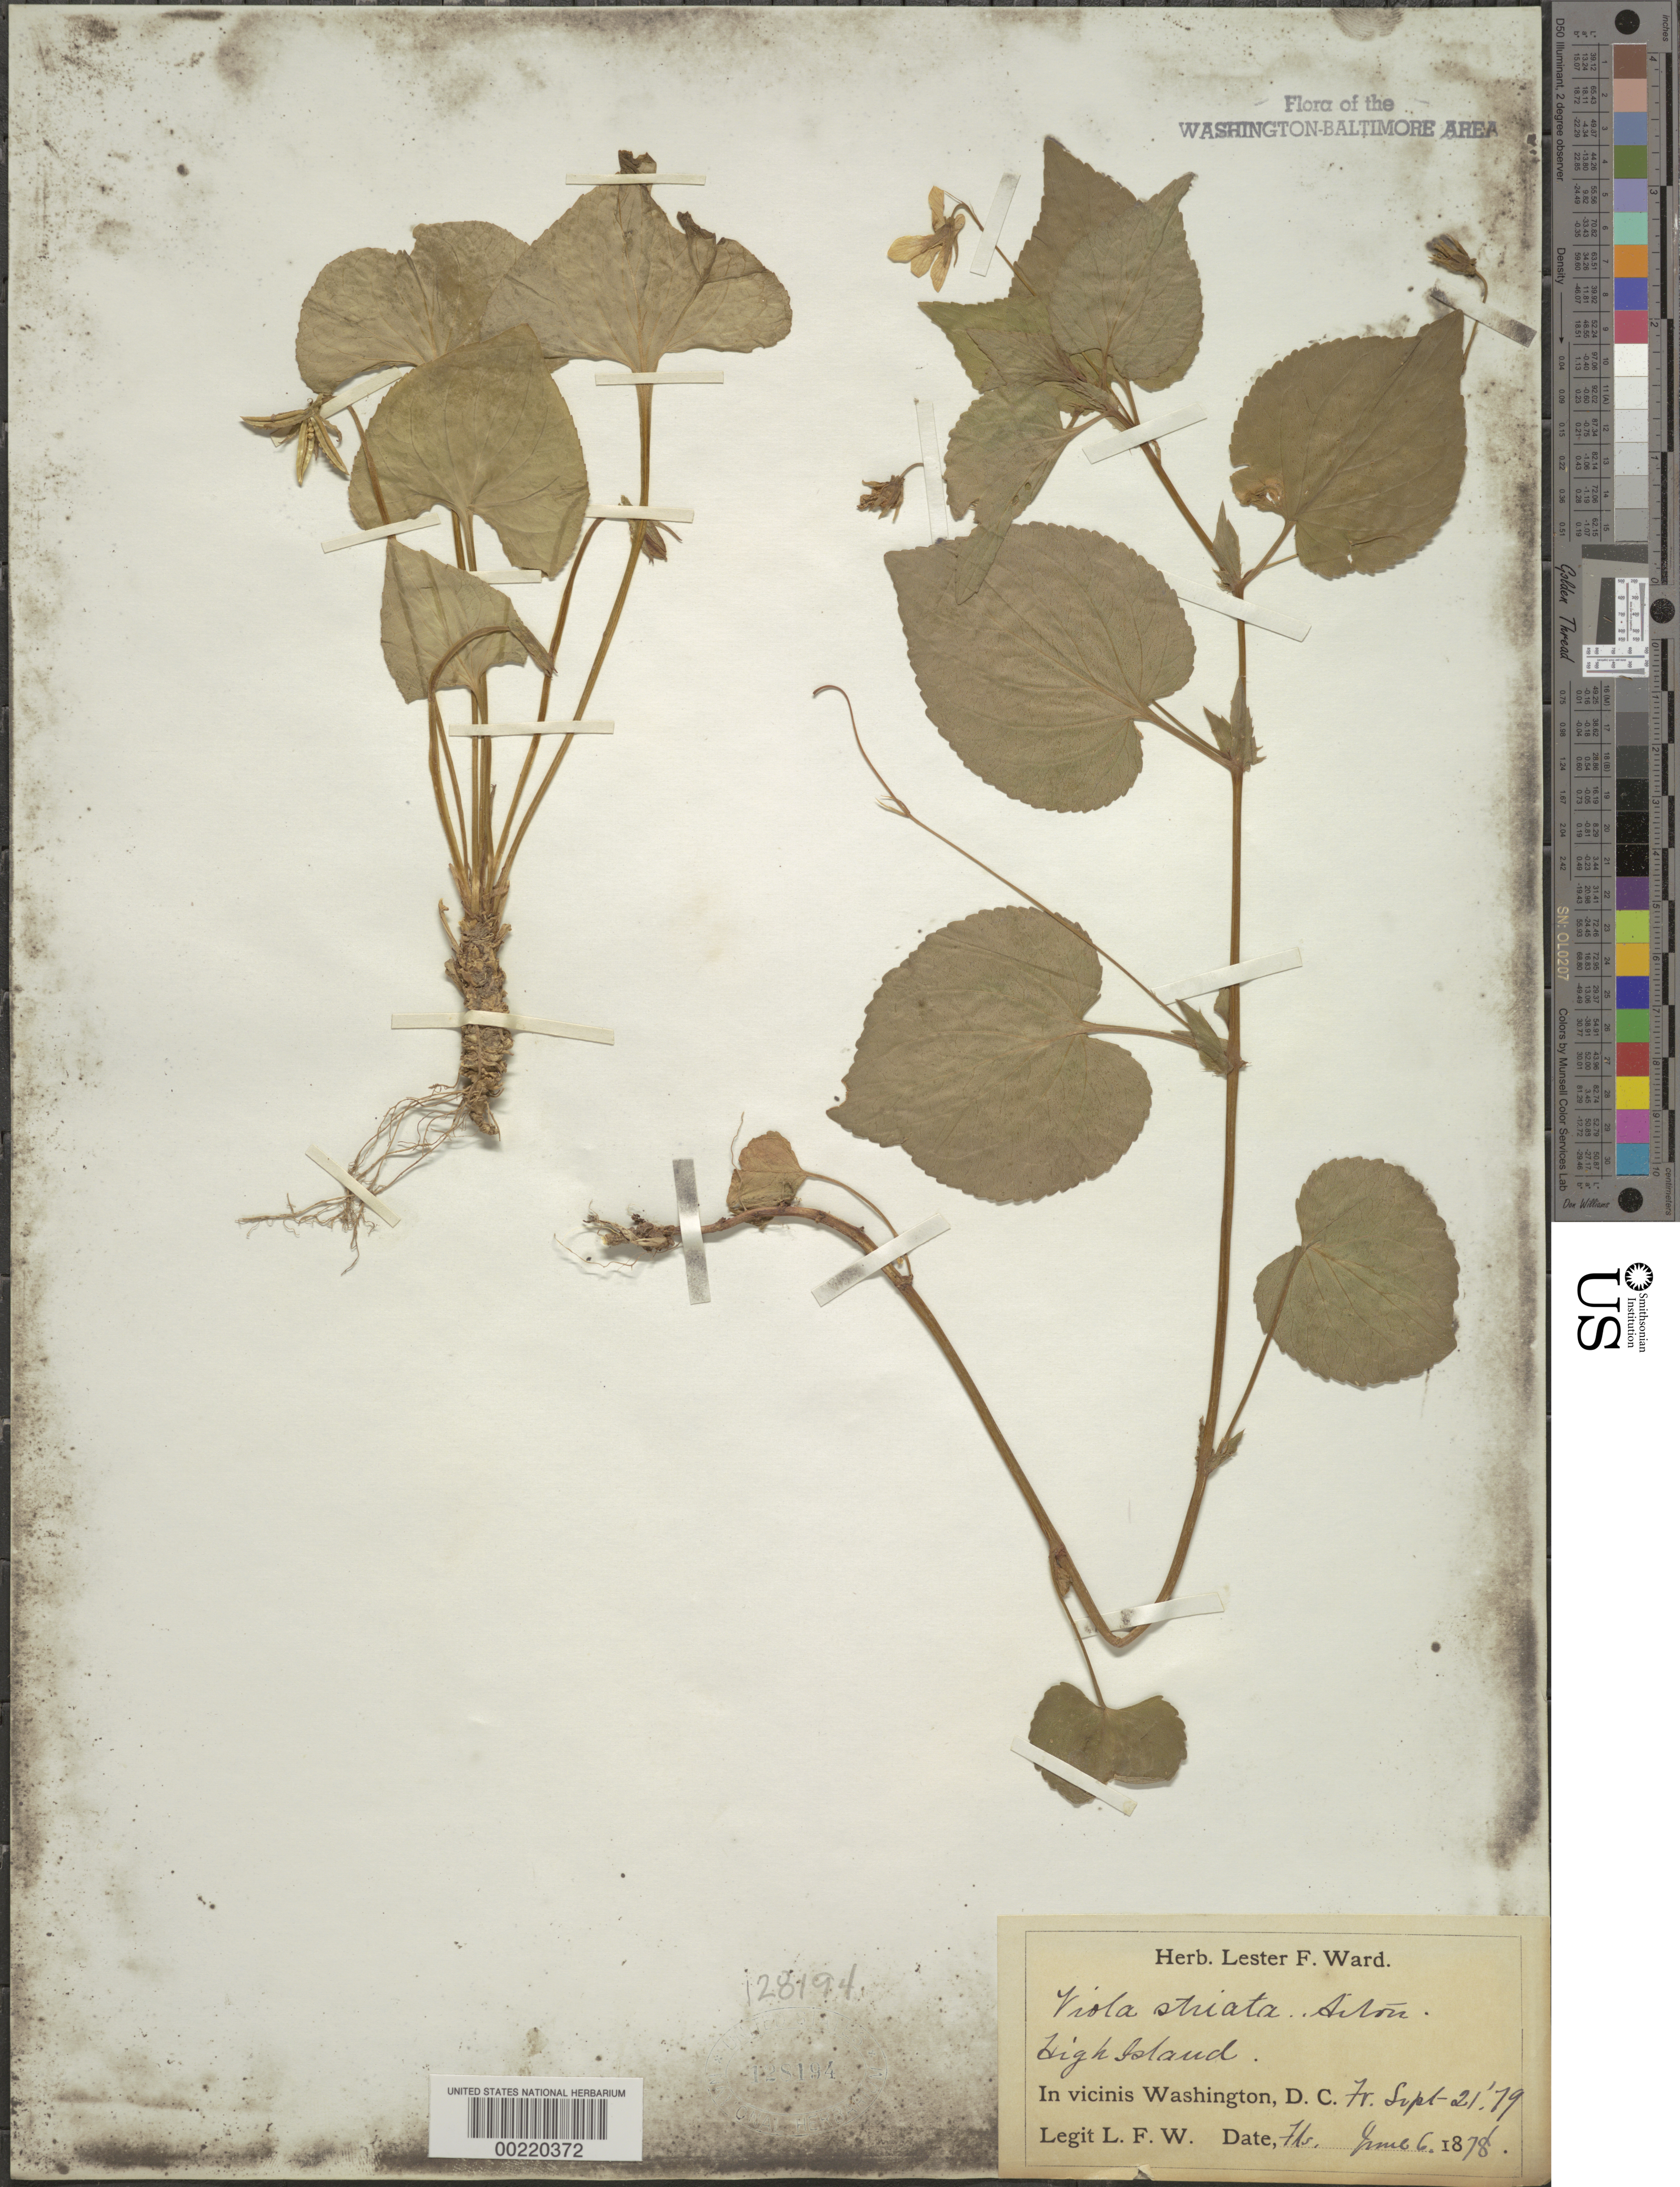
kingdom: Plantae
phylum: Tracheophyta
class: Magnoliopsida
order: Malpighiales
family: Violaceae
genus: Viola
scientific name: Viola striata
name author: Aiton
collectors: L. F. Ward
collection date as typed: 06 Jun 1878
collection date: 1878-06-06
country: United States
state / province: Maryland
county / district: Montgomery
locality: High Island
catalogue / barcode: US 128194